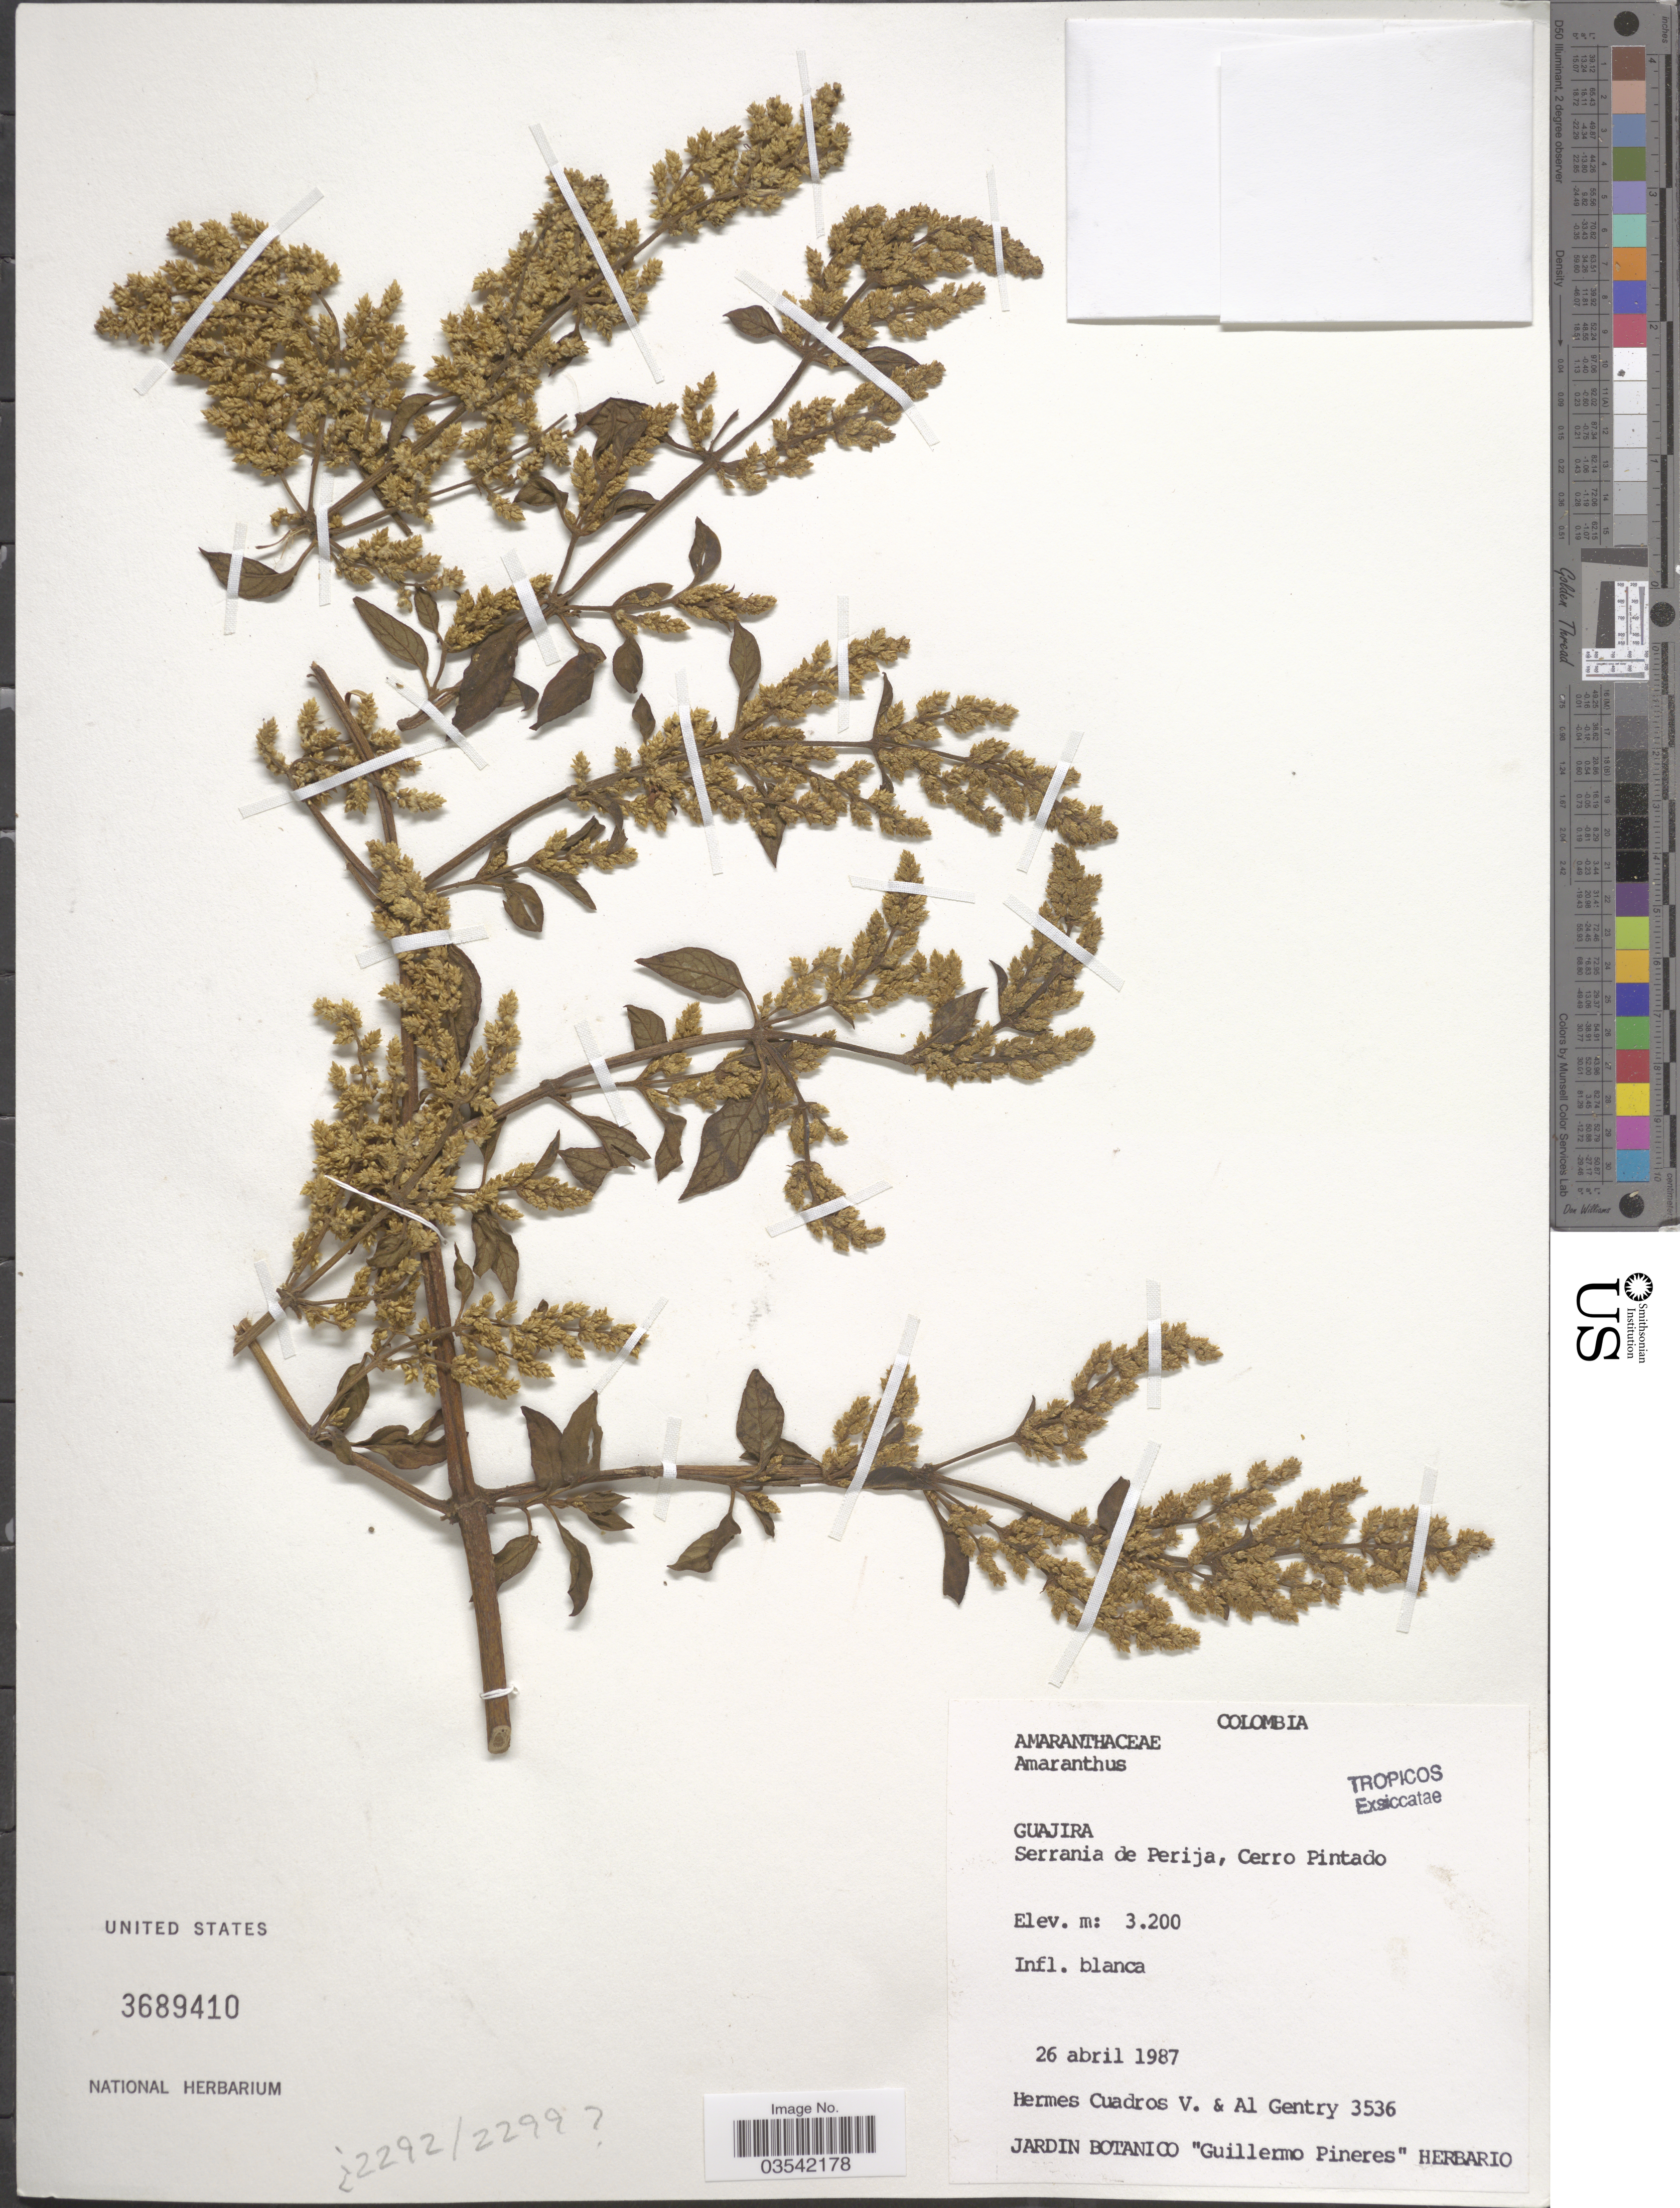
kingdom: Plantae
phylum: Tracheophyta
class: Magnoliopsida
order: Caryophyllales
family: Amaranthaceae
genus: Amaranthus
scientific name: Amaranthus sp.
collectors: H. Cuadros V. & A. H. Gentry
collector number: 3536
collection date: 1987-04-26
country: Colombia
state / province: La Guajira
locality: Serrania de Perija, Cerro Pintado.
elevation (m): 3200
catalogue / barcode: US 3689410